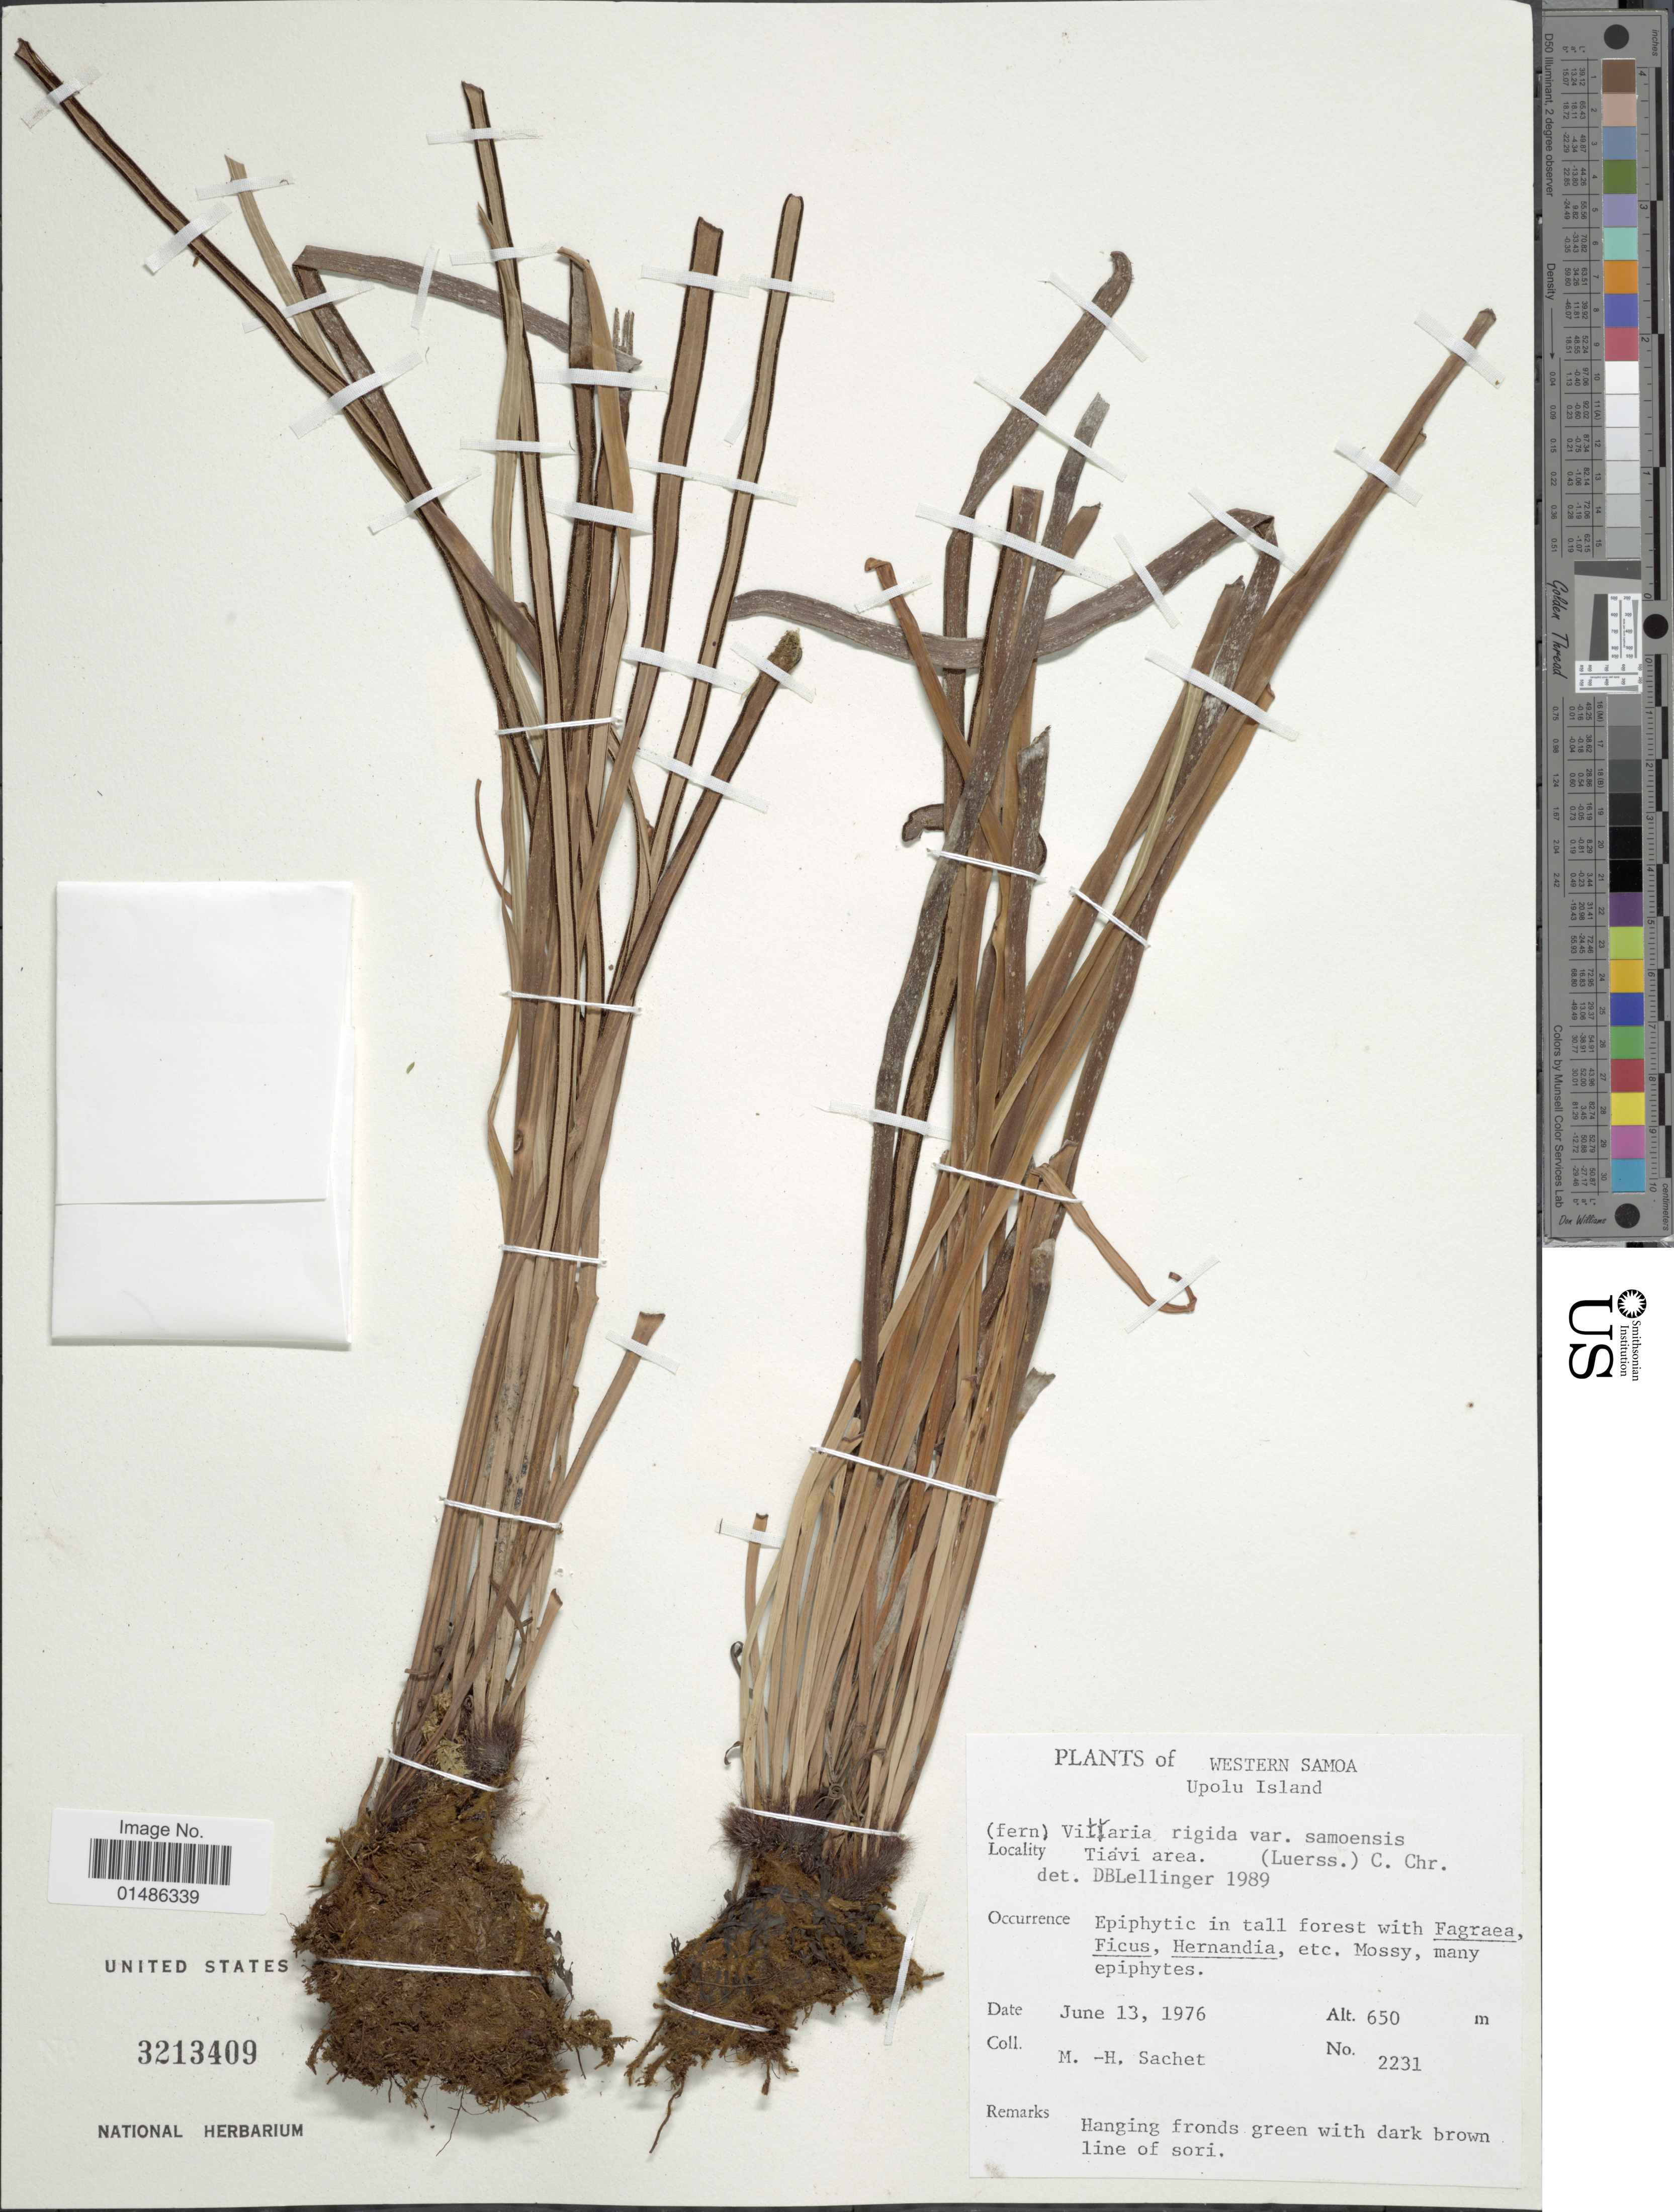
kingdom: Plantae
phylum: Tracheophyta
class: Polypodiopsida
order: Polypodiales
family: Pteridaceae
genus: Haplopteris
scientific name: Haplopteris elongata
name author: (Sw.) Crane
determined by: Wagner, W. L., (BOT), Smithsonian Institution - National Museum of Natural History (UNITED STATES)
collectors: M.-H. Sachet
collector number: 2231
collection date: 1976-06-13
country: Samoa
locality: Upolu Island. Tiavi area.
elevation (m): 650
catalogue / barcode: US 3213409